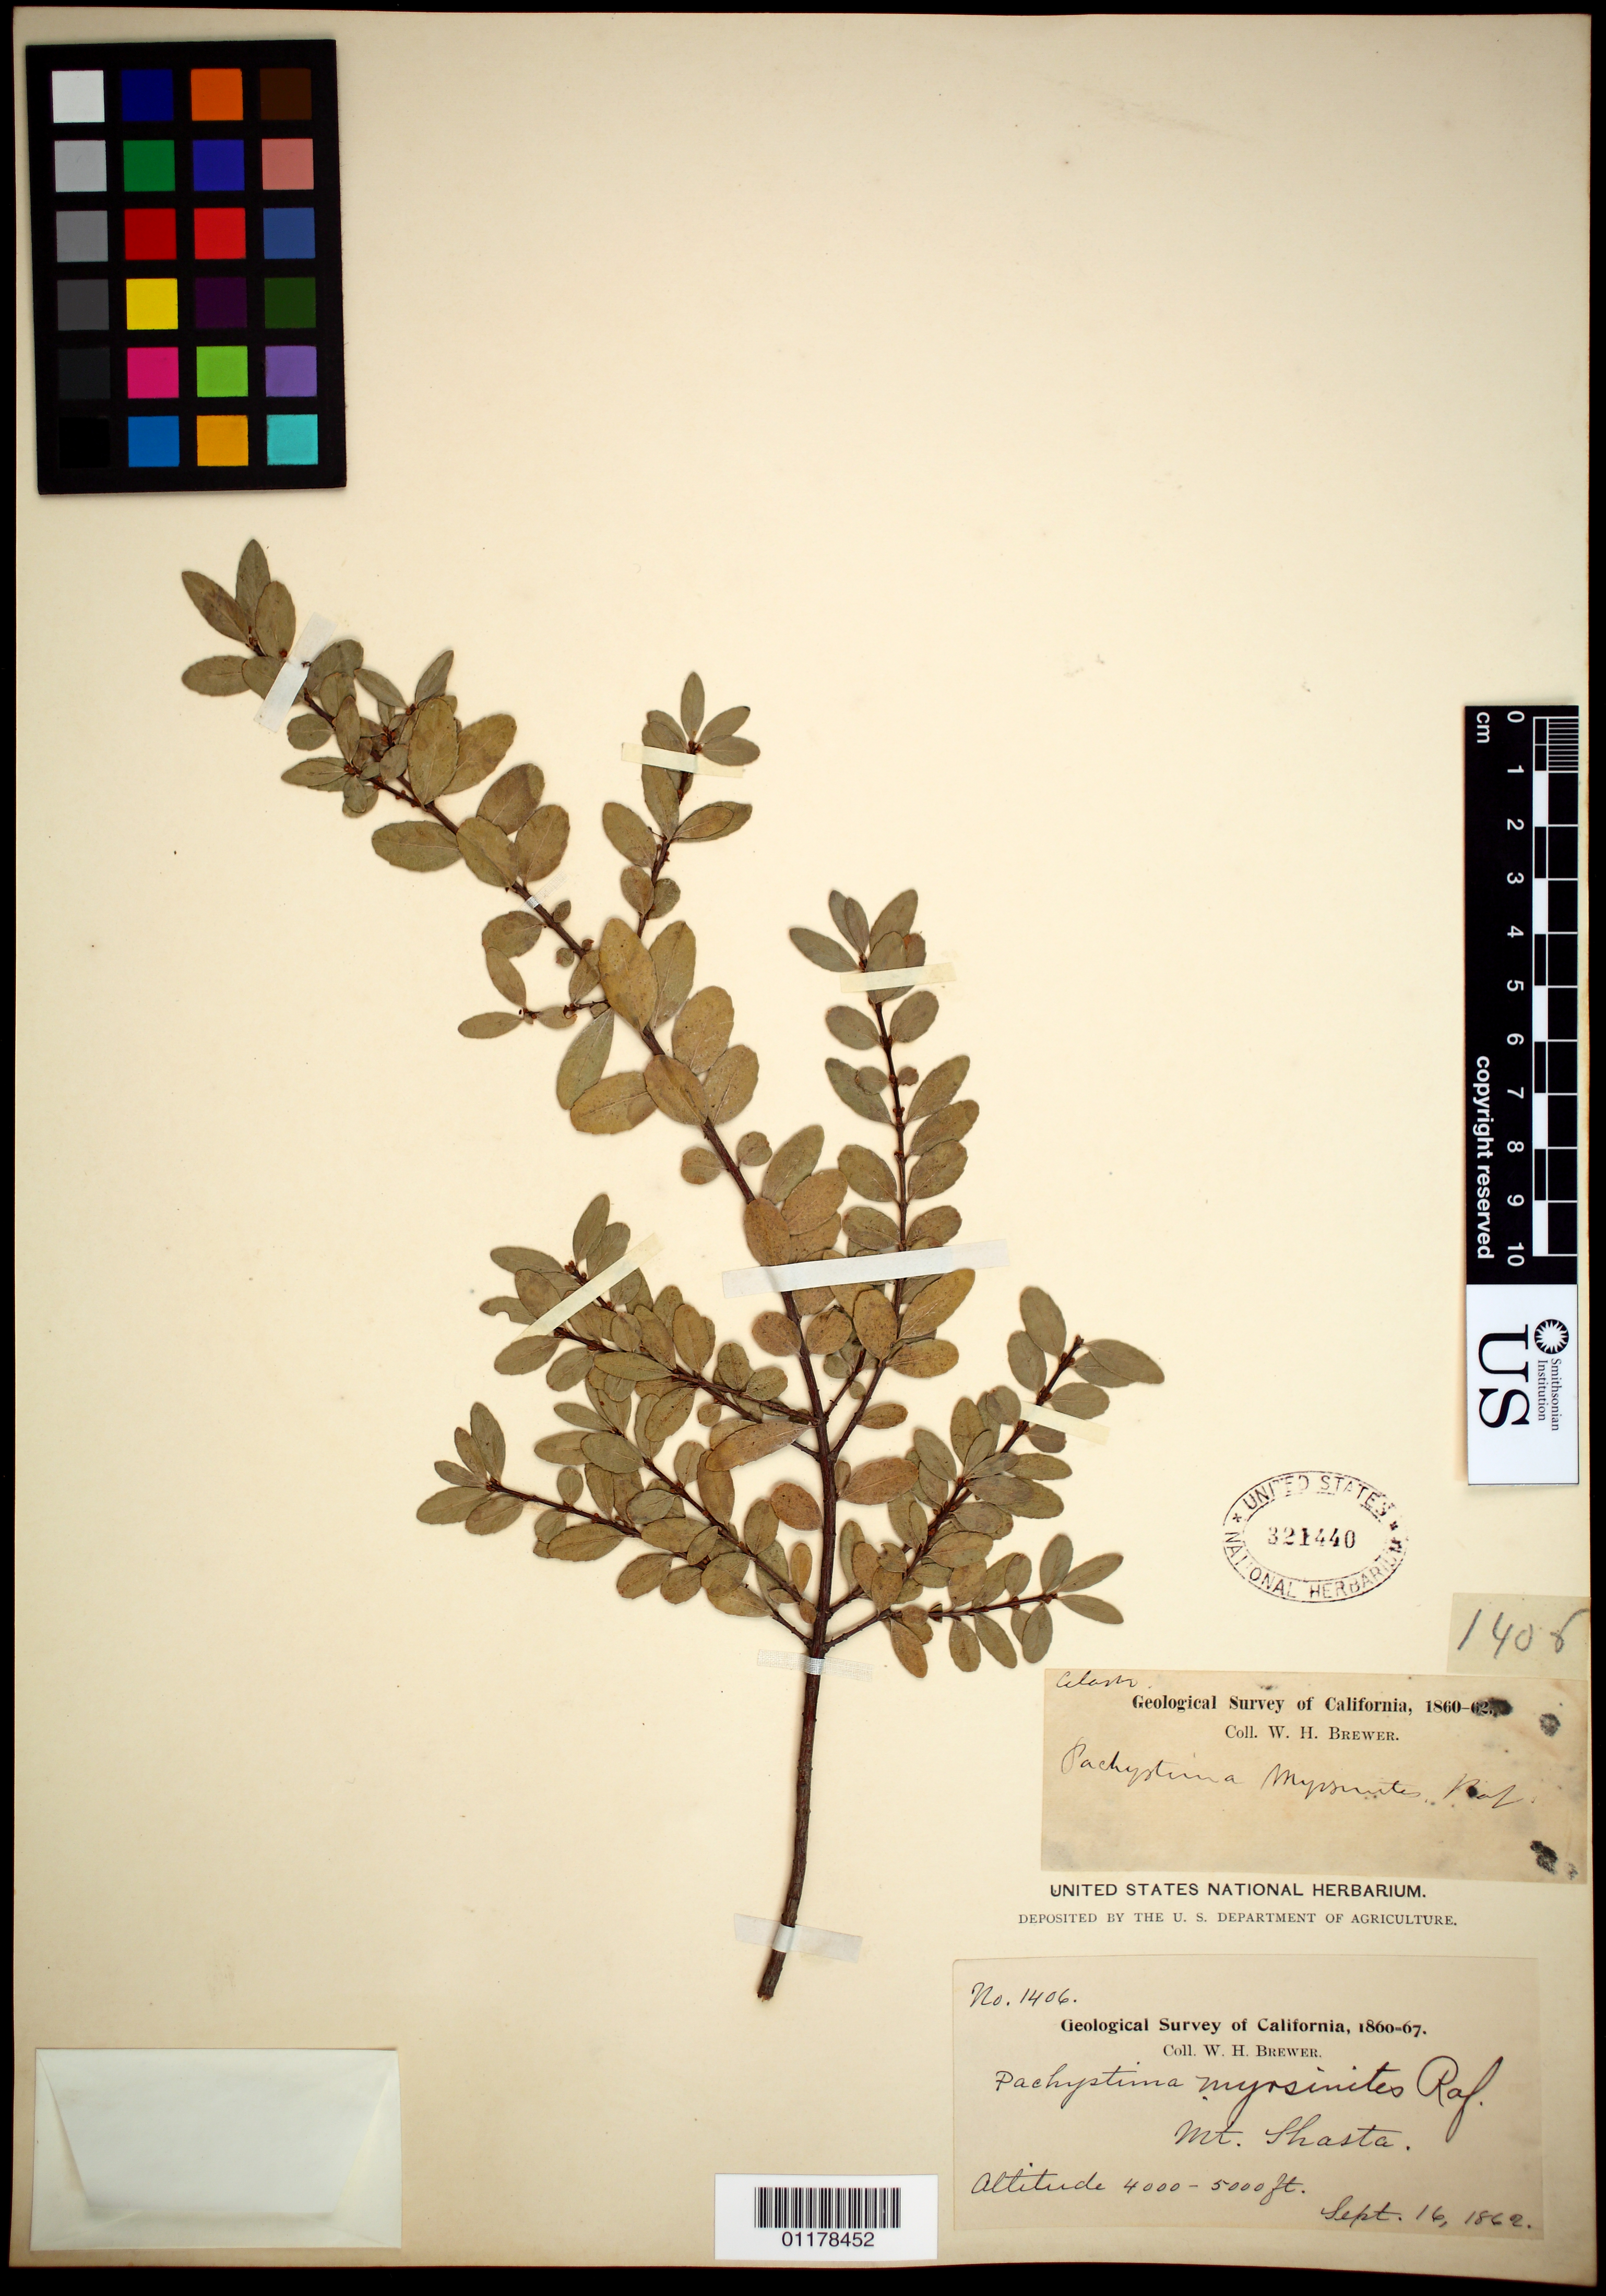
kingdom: Plantae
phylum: Tracheophyta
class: Magnoliopsida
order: Celastrales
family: Celastraceae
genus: Paxistima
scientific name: Paxistima myrsinites subsp. myrsinites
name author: (Pursh) Raf.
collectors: W. H. Brewer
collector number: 1406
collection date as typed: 16 Sep 1862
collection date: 1862-09-16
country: United States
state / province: California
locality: Mt. Shasta.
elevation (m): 4000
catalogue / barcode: US 321440